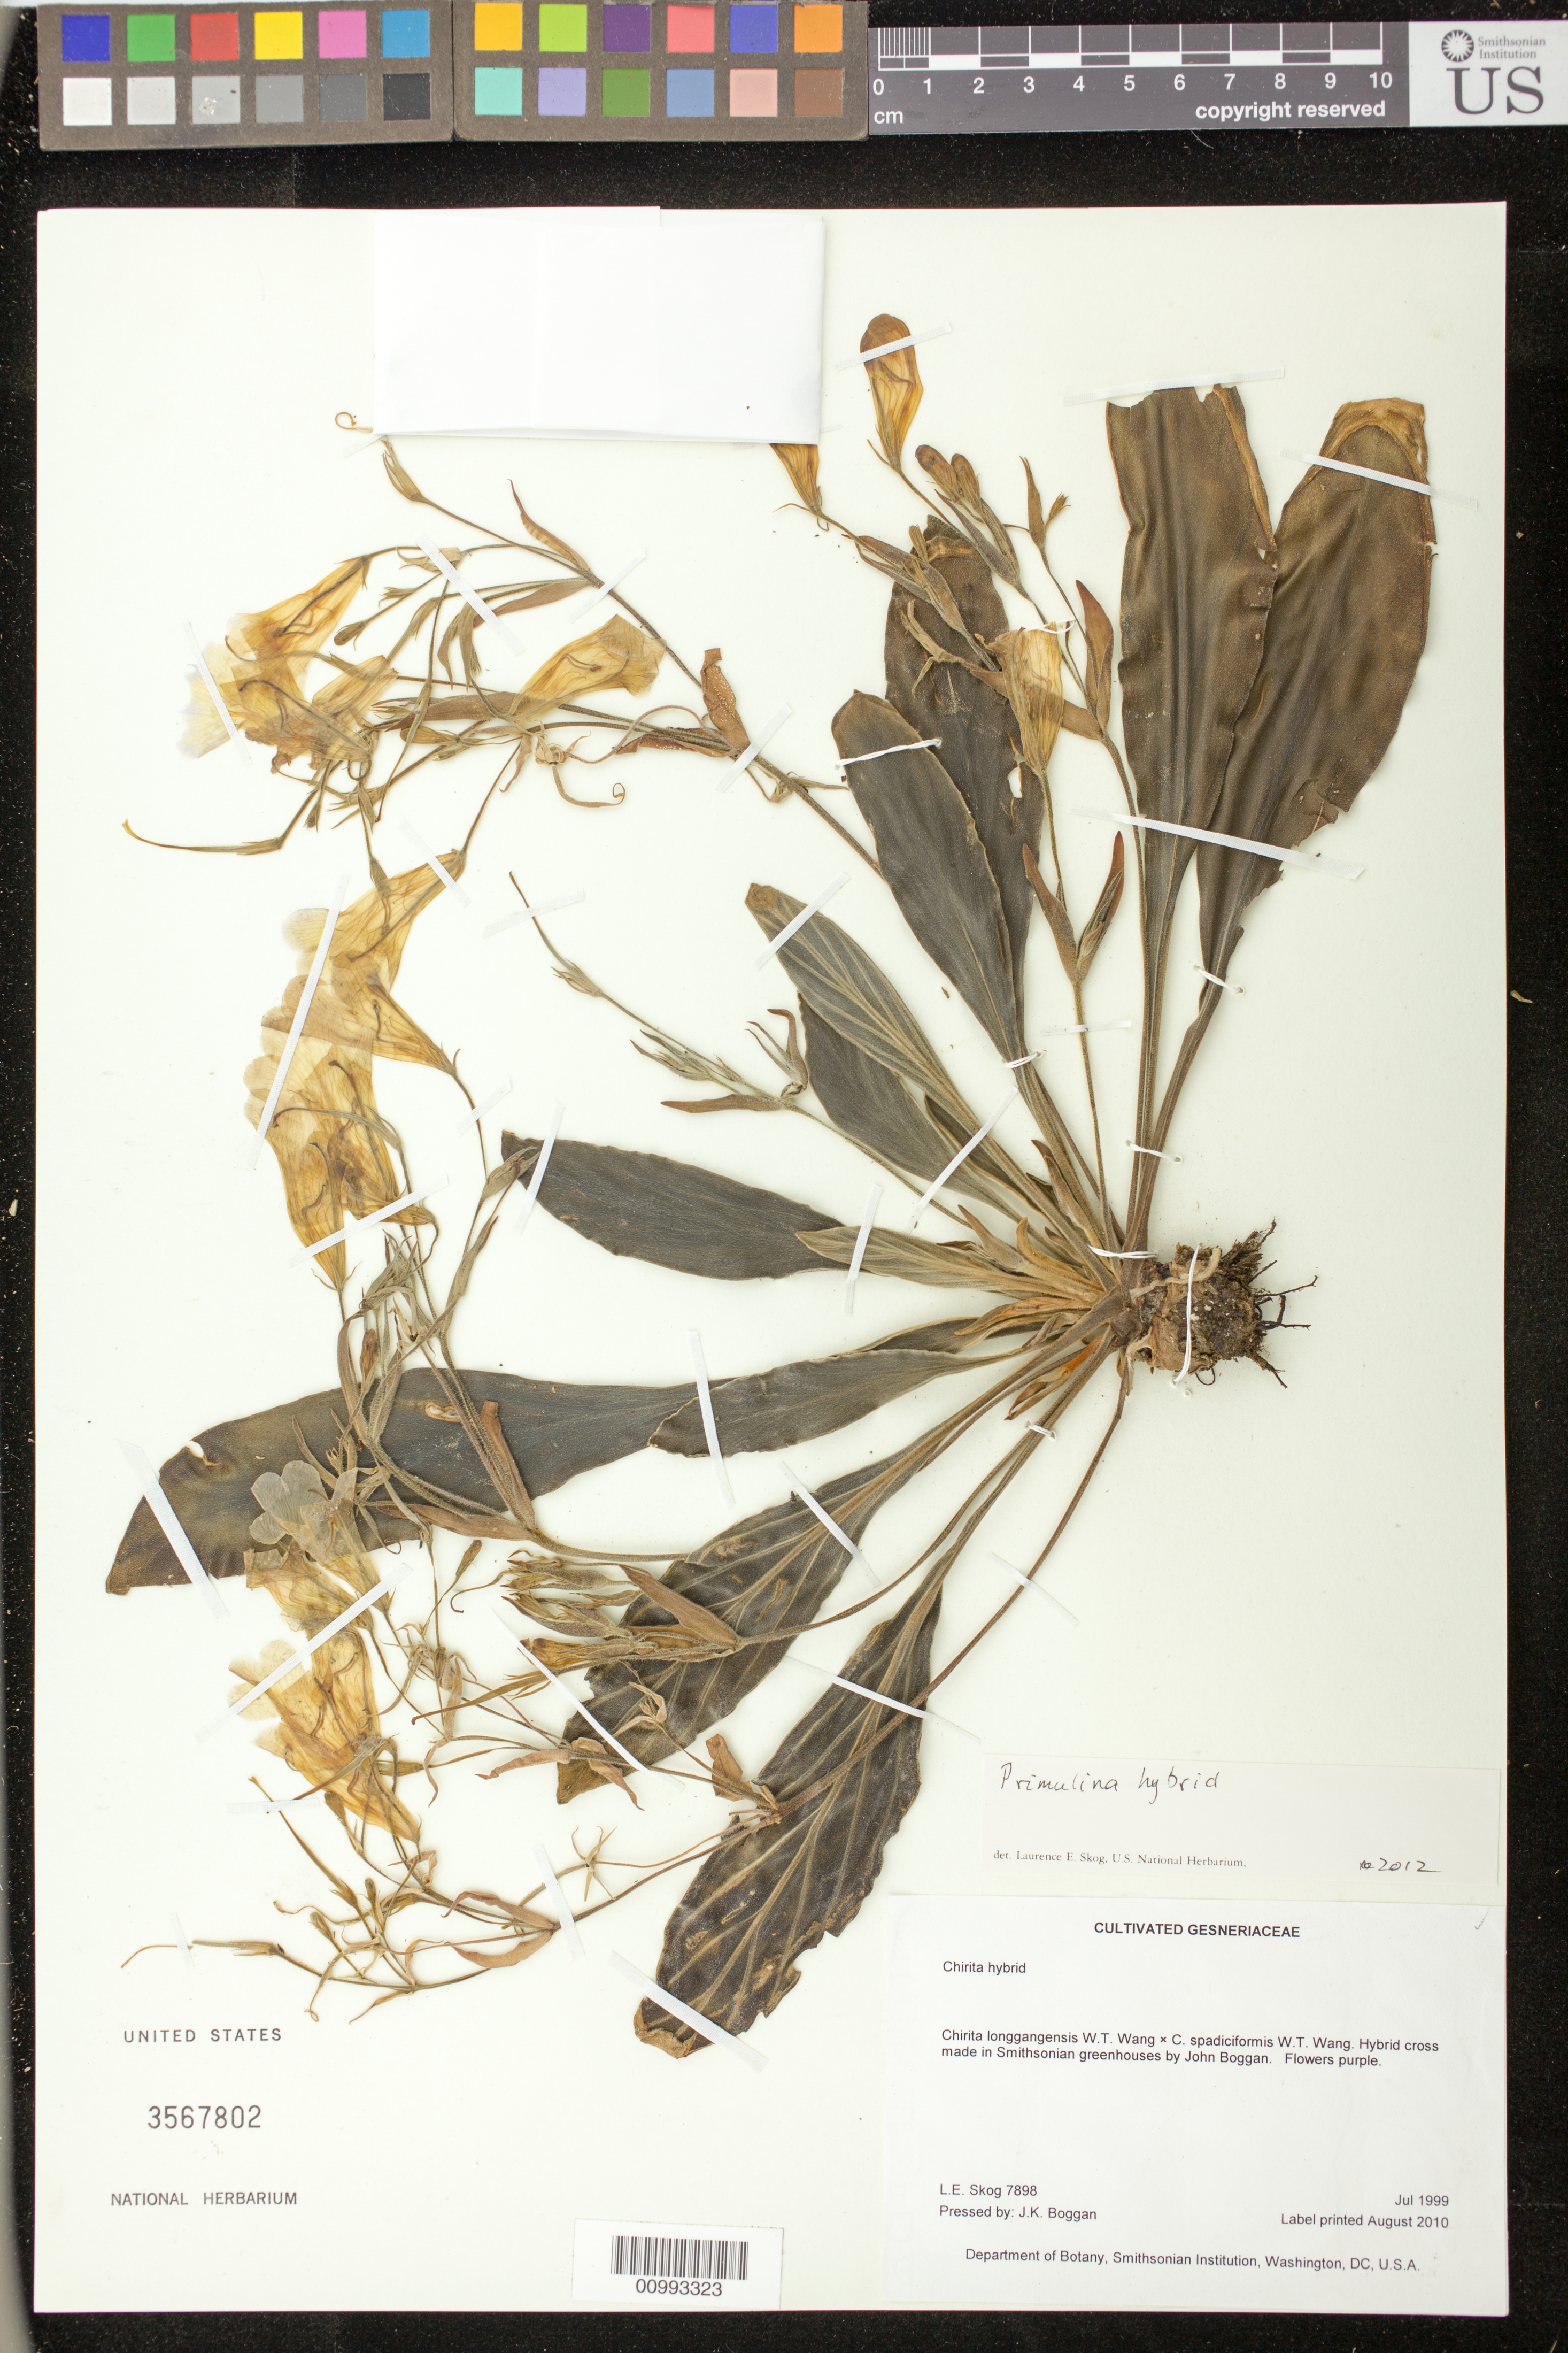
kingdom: Plantae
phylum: Tracheophyta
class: Magnoliopsida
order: Lamiales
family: Gesneriaceae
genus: Primulina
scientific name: Primulina hybrid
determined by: Skog, Laurence E.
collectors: L. E. Skog & J. K. Boggan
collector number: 7898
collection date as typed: Jul 1999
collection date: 1999-07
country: United States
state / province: District of Columbia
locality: Department of Botany, Smithsonian Institution, Washington, DC, U.S.A.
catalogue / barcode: US 3567802